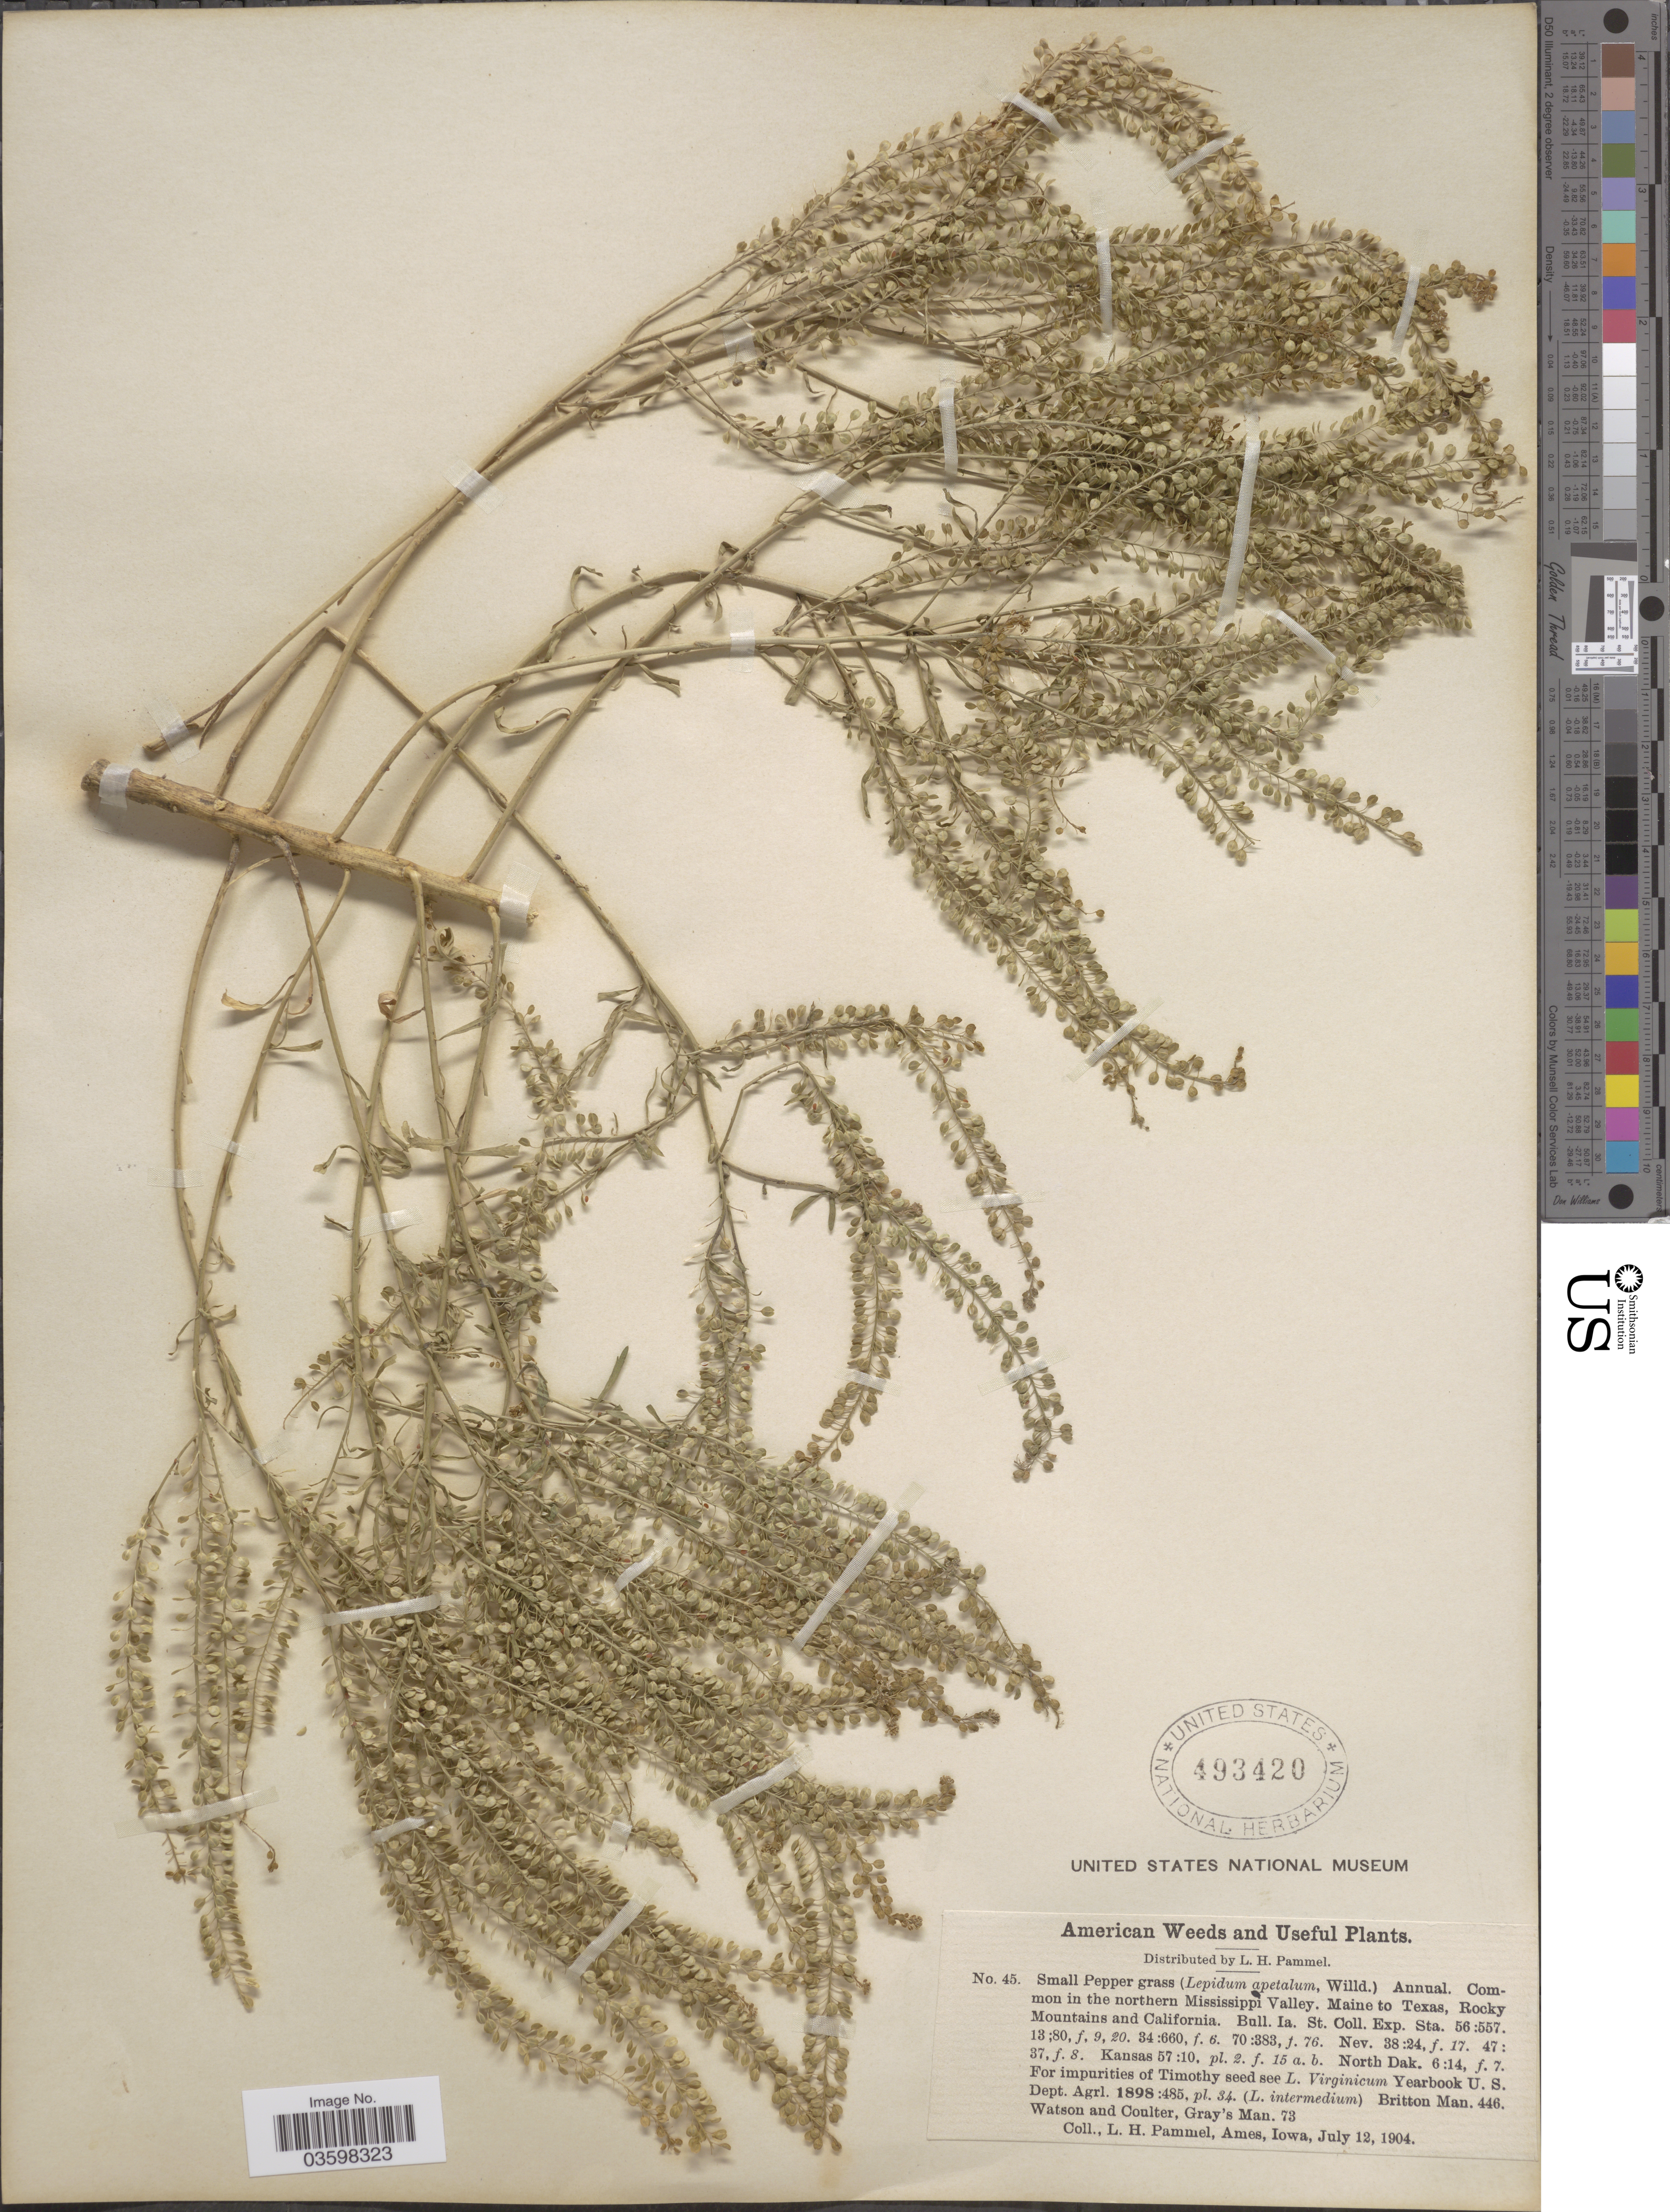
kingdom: Plantae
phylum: Tracheophyta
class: Magnoliopsida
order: Brassicales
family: Brassicaceae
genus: Lepidium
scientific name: Lepidium densiflorum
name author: Schrad.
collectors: L. Pammel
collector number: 45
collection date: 1904-07-12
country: United States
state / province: Iowa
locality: Ames.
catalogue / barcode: US 493420